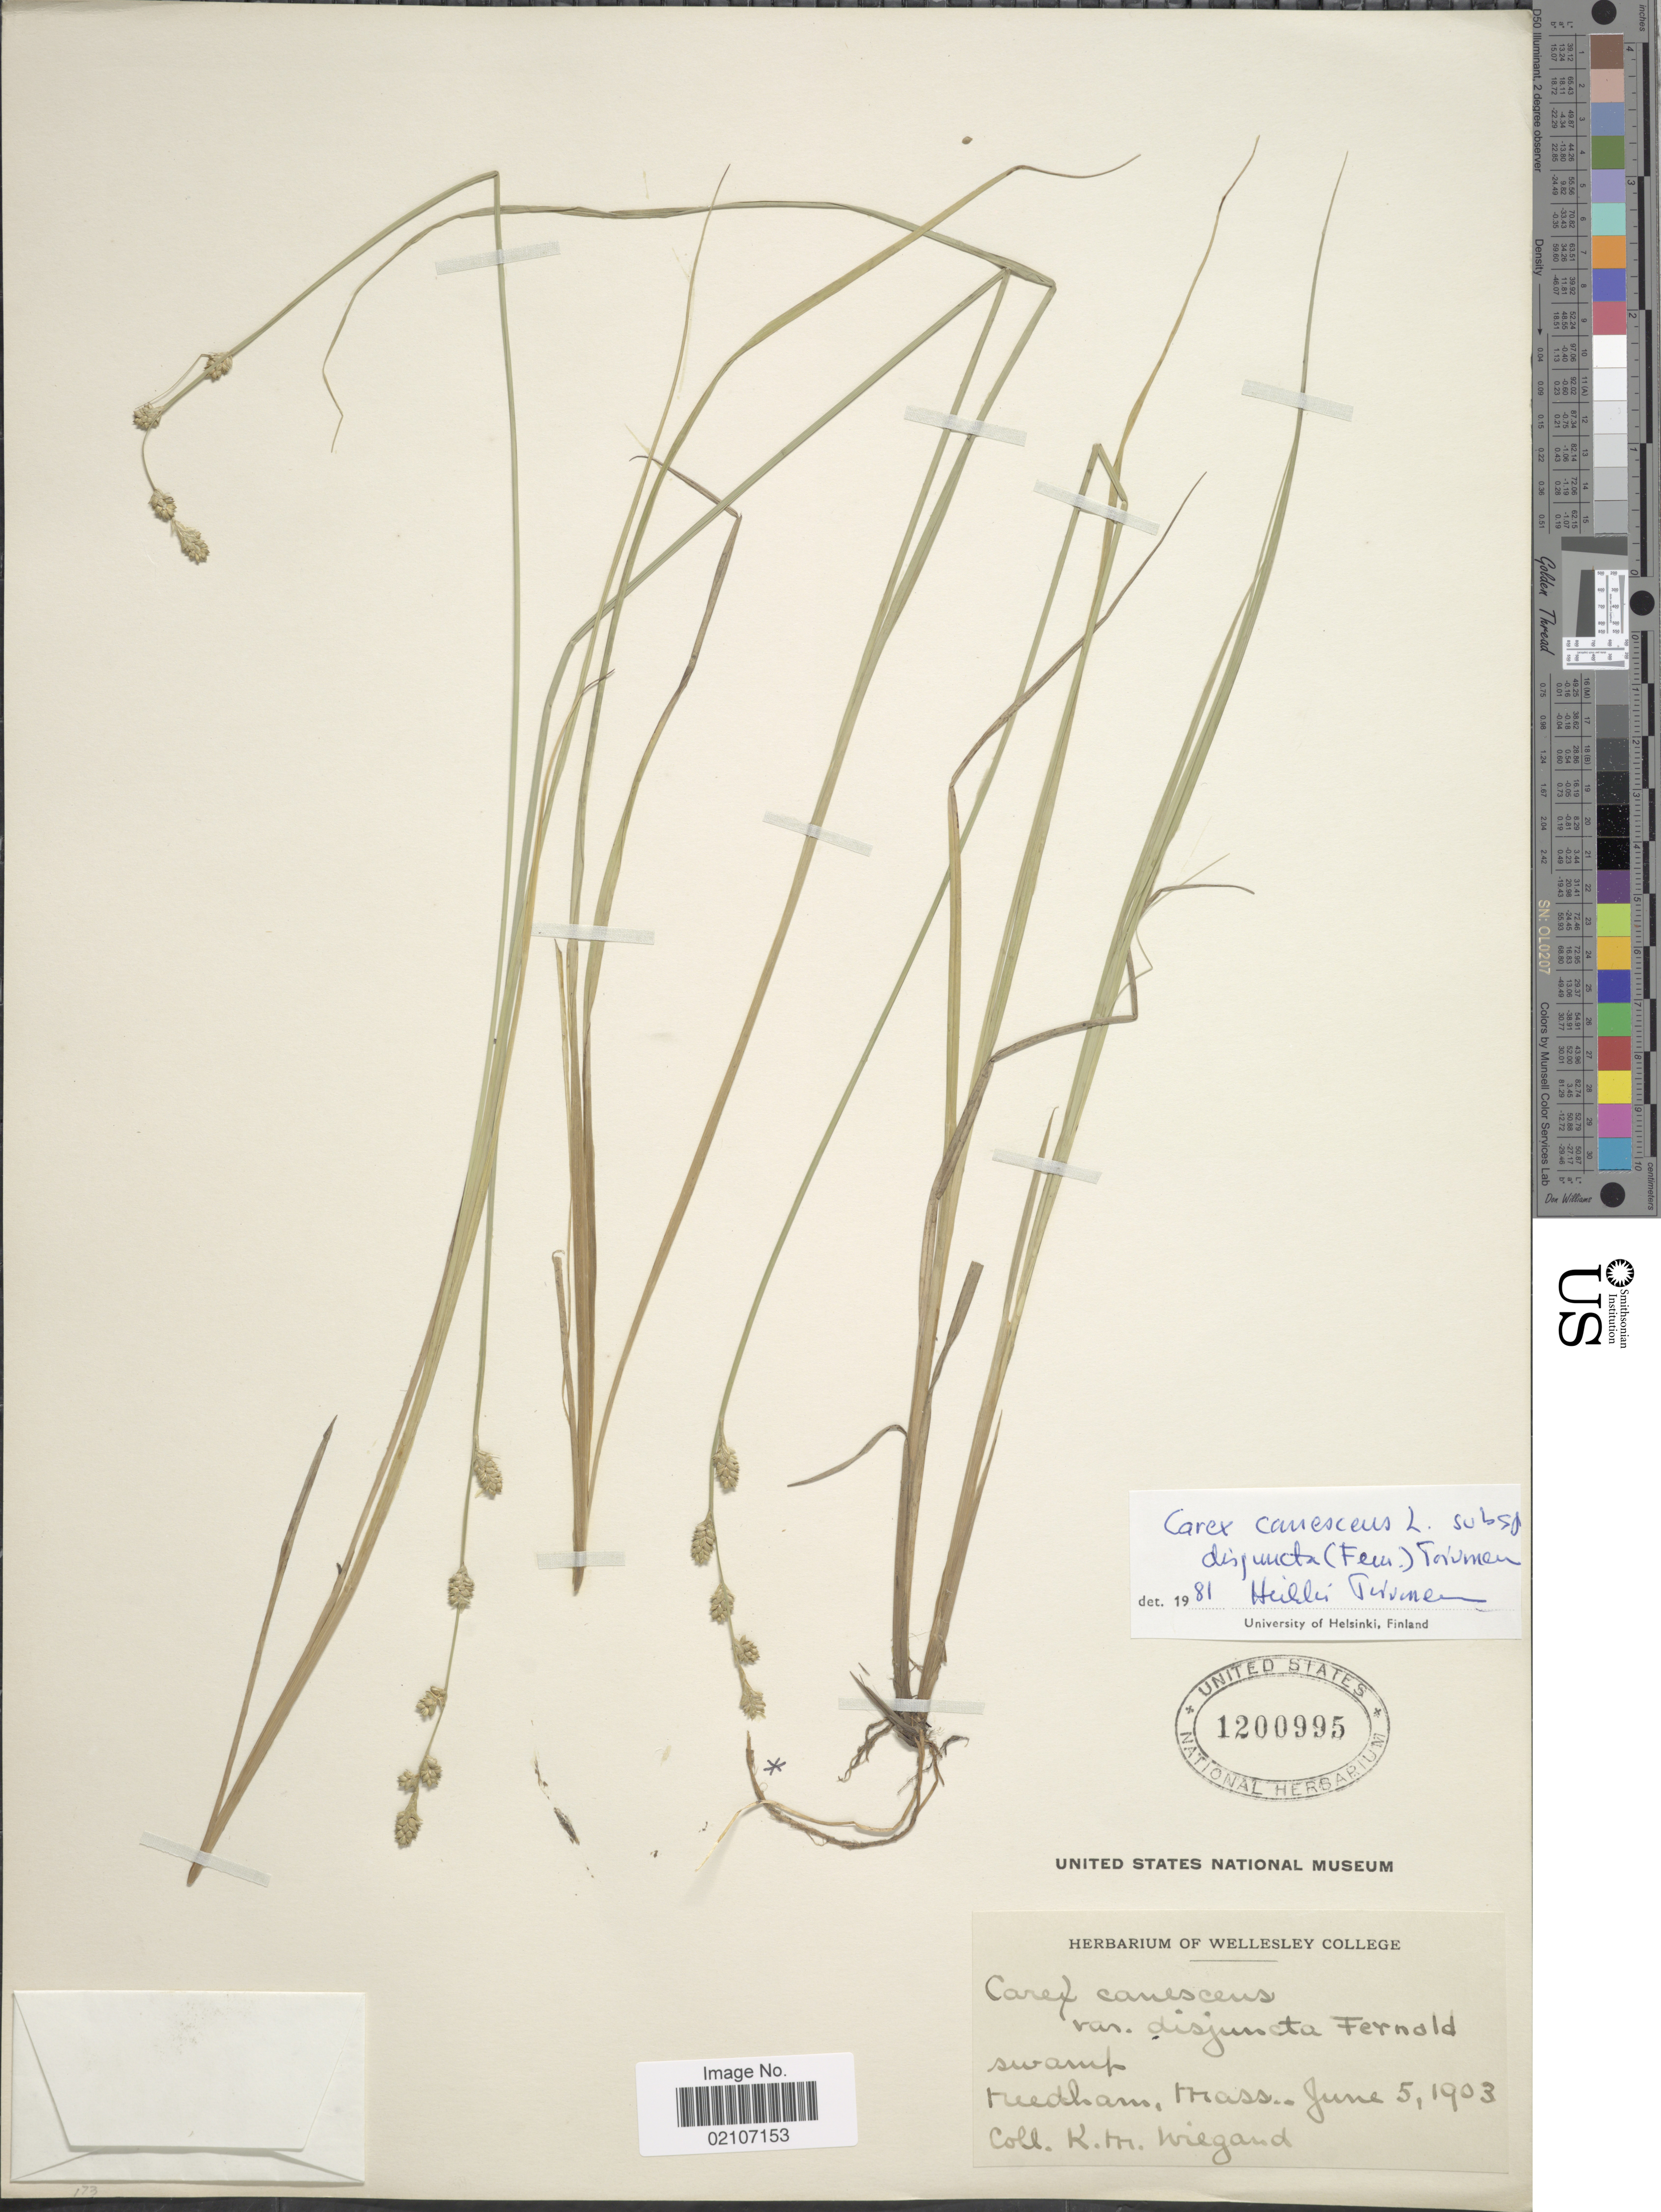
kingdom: Plantae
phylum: Tracheophyta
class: Liliopsida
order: Poales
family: Cyperaceae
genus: Carex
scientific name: Carex canescens var. disjuncta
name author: Fernald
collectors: K. M. Wiegand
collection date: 1903-06-05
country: United States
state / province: Massachusetts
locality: Swamp, Needham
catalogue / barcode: US 1200995